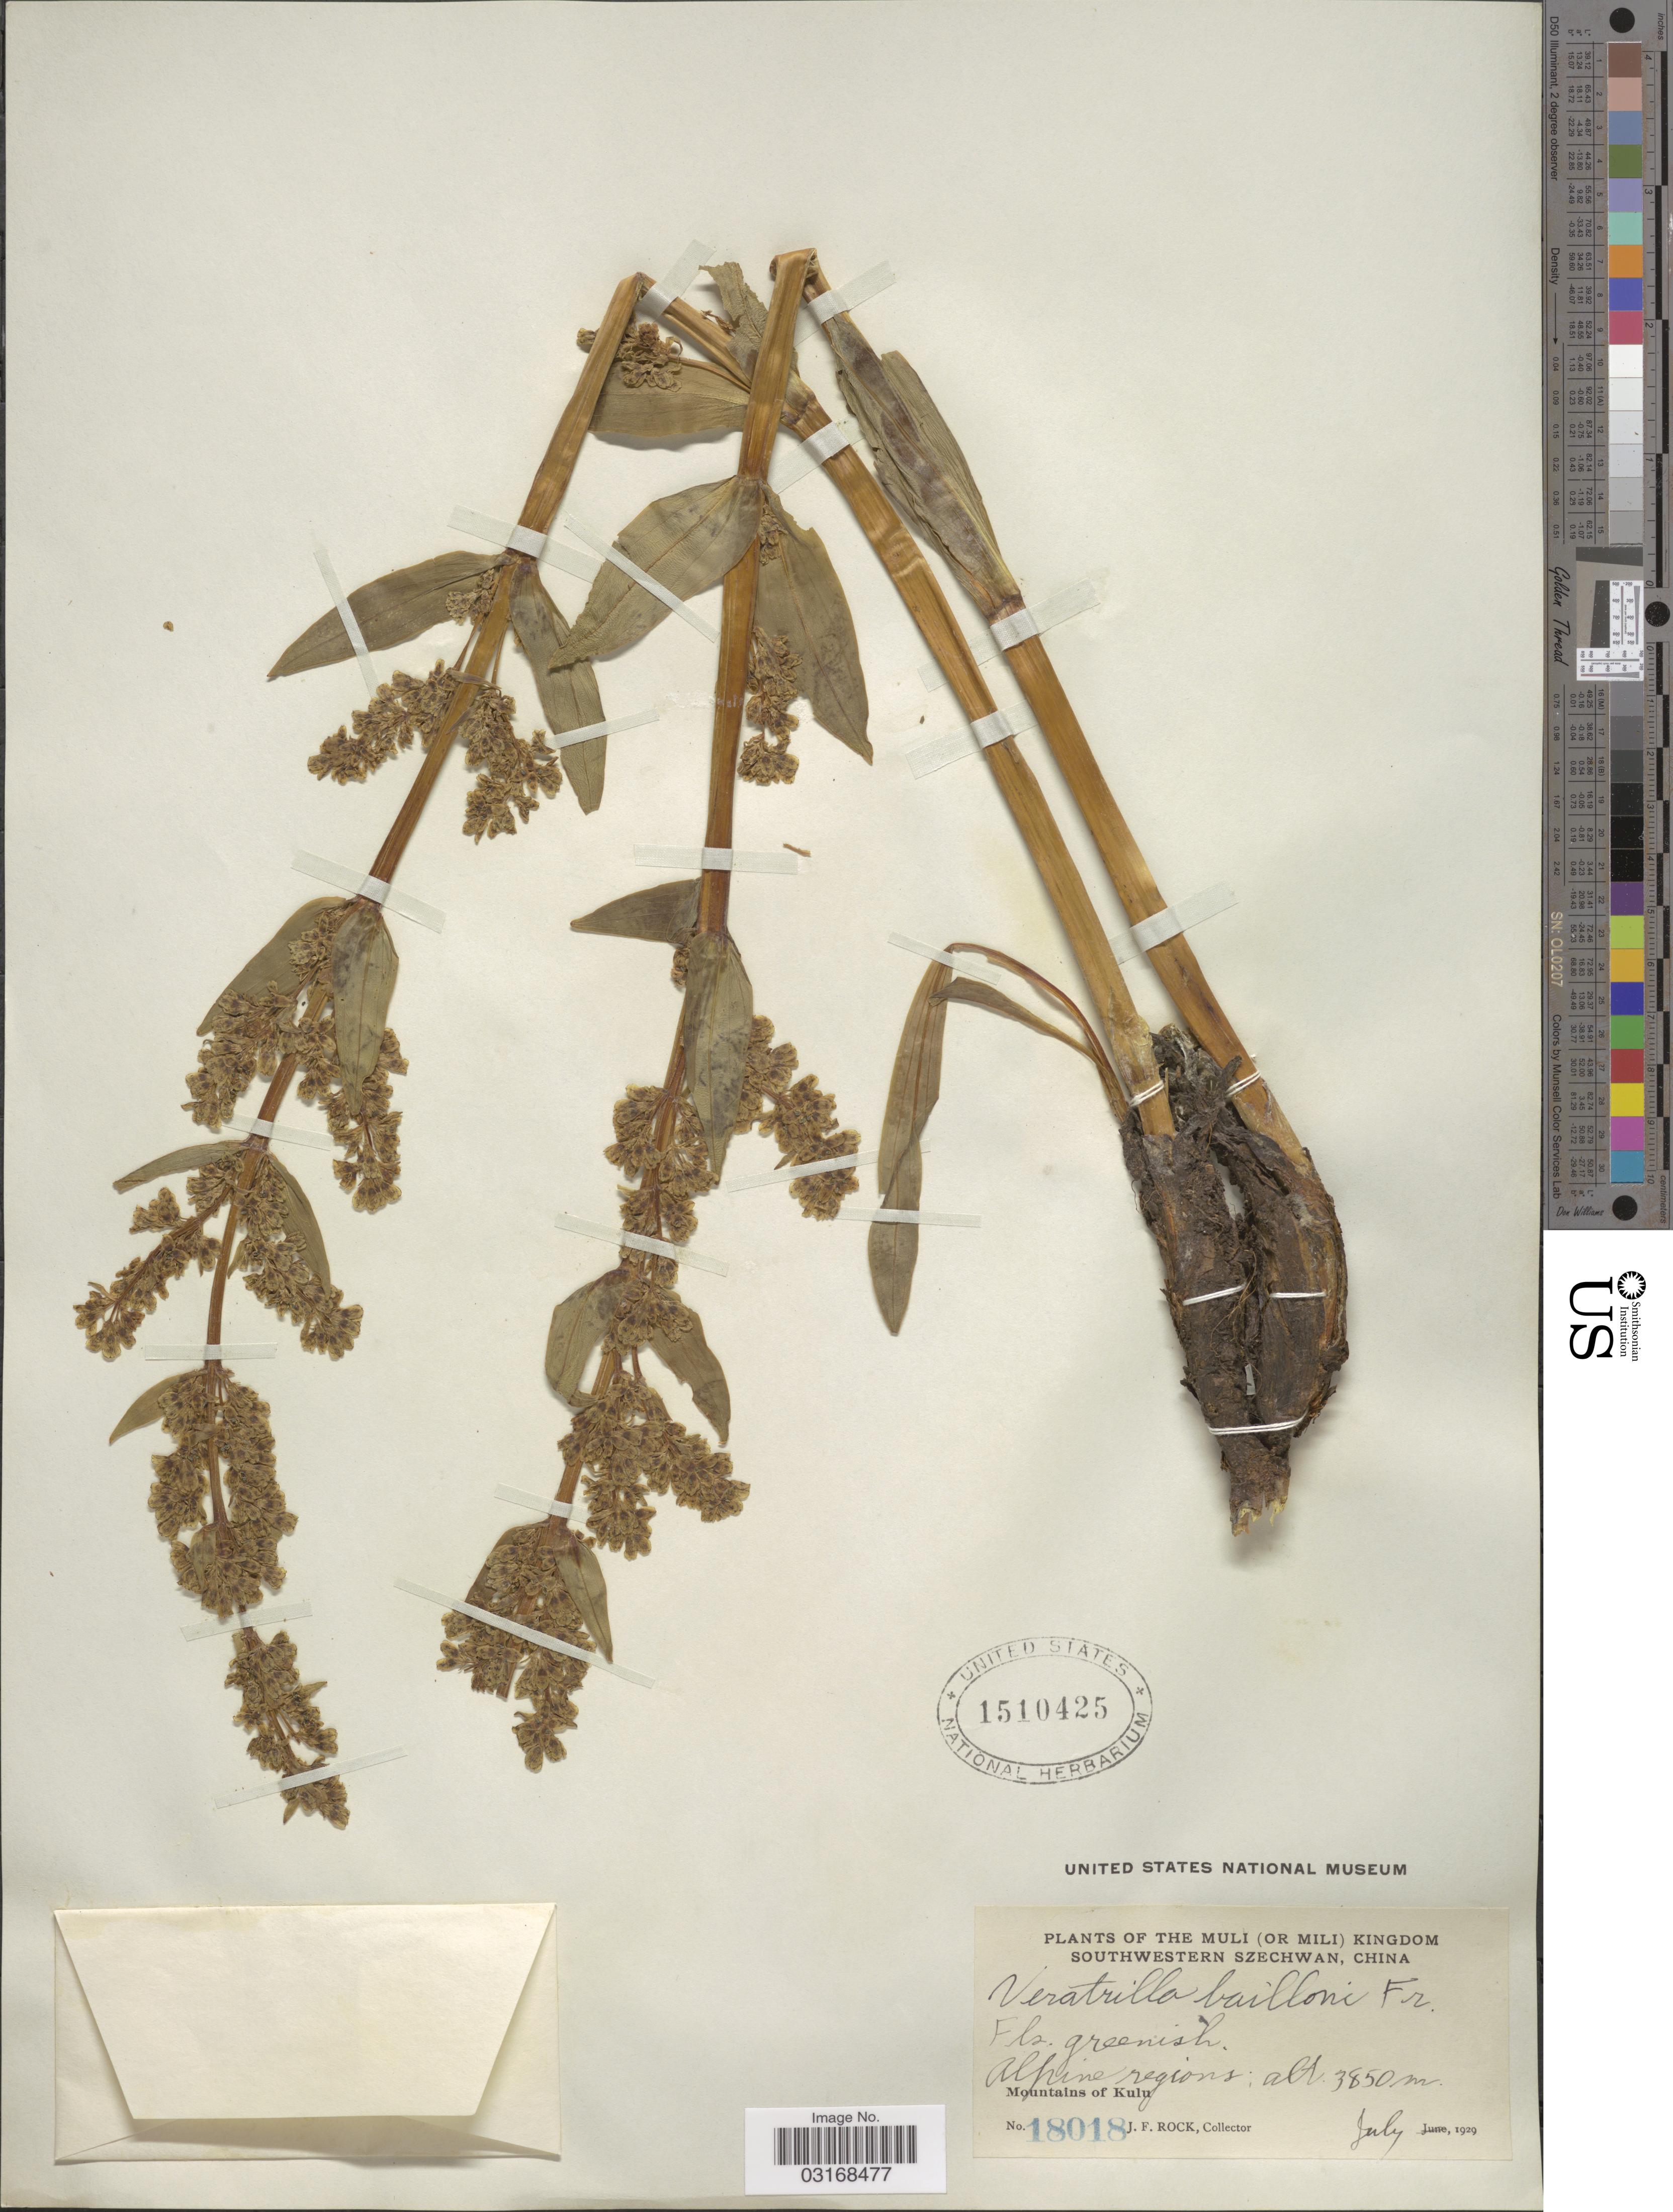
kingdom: Plantae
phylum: Tracheophyta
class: Magnoliopsida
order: Gentianales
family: Gentianaceae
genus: Veratrilla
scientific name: Veratrilla baillonii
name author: Franch.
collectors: J. Rock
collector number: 18018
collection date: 1929-07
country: China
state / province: Sichuan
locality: The Muli (Or Mili) Kingdom southwestern Szechwan. Alpine regions. Mountains of Kulu.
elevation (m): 3850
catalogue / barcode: US 1510425